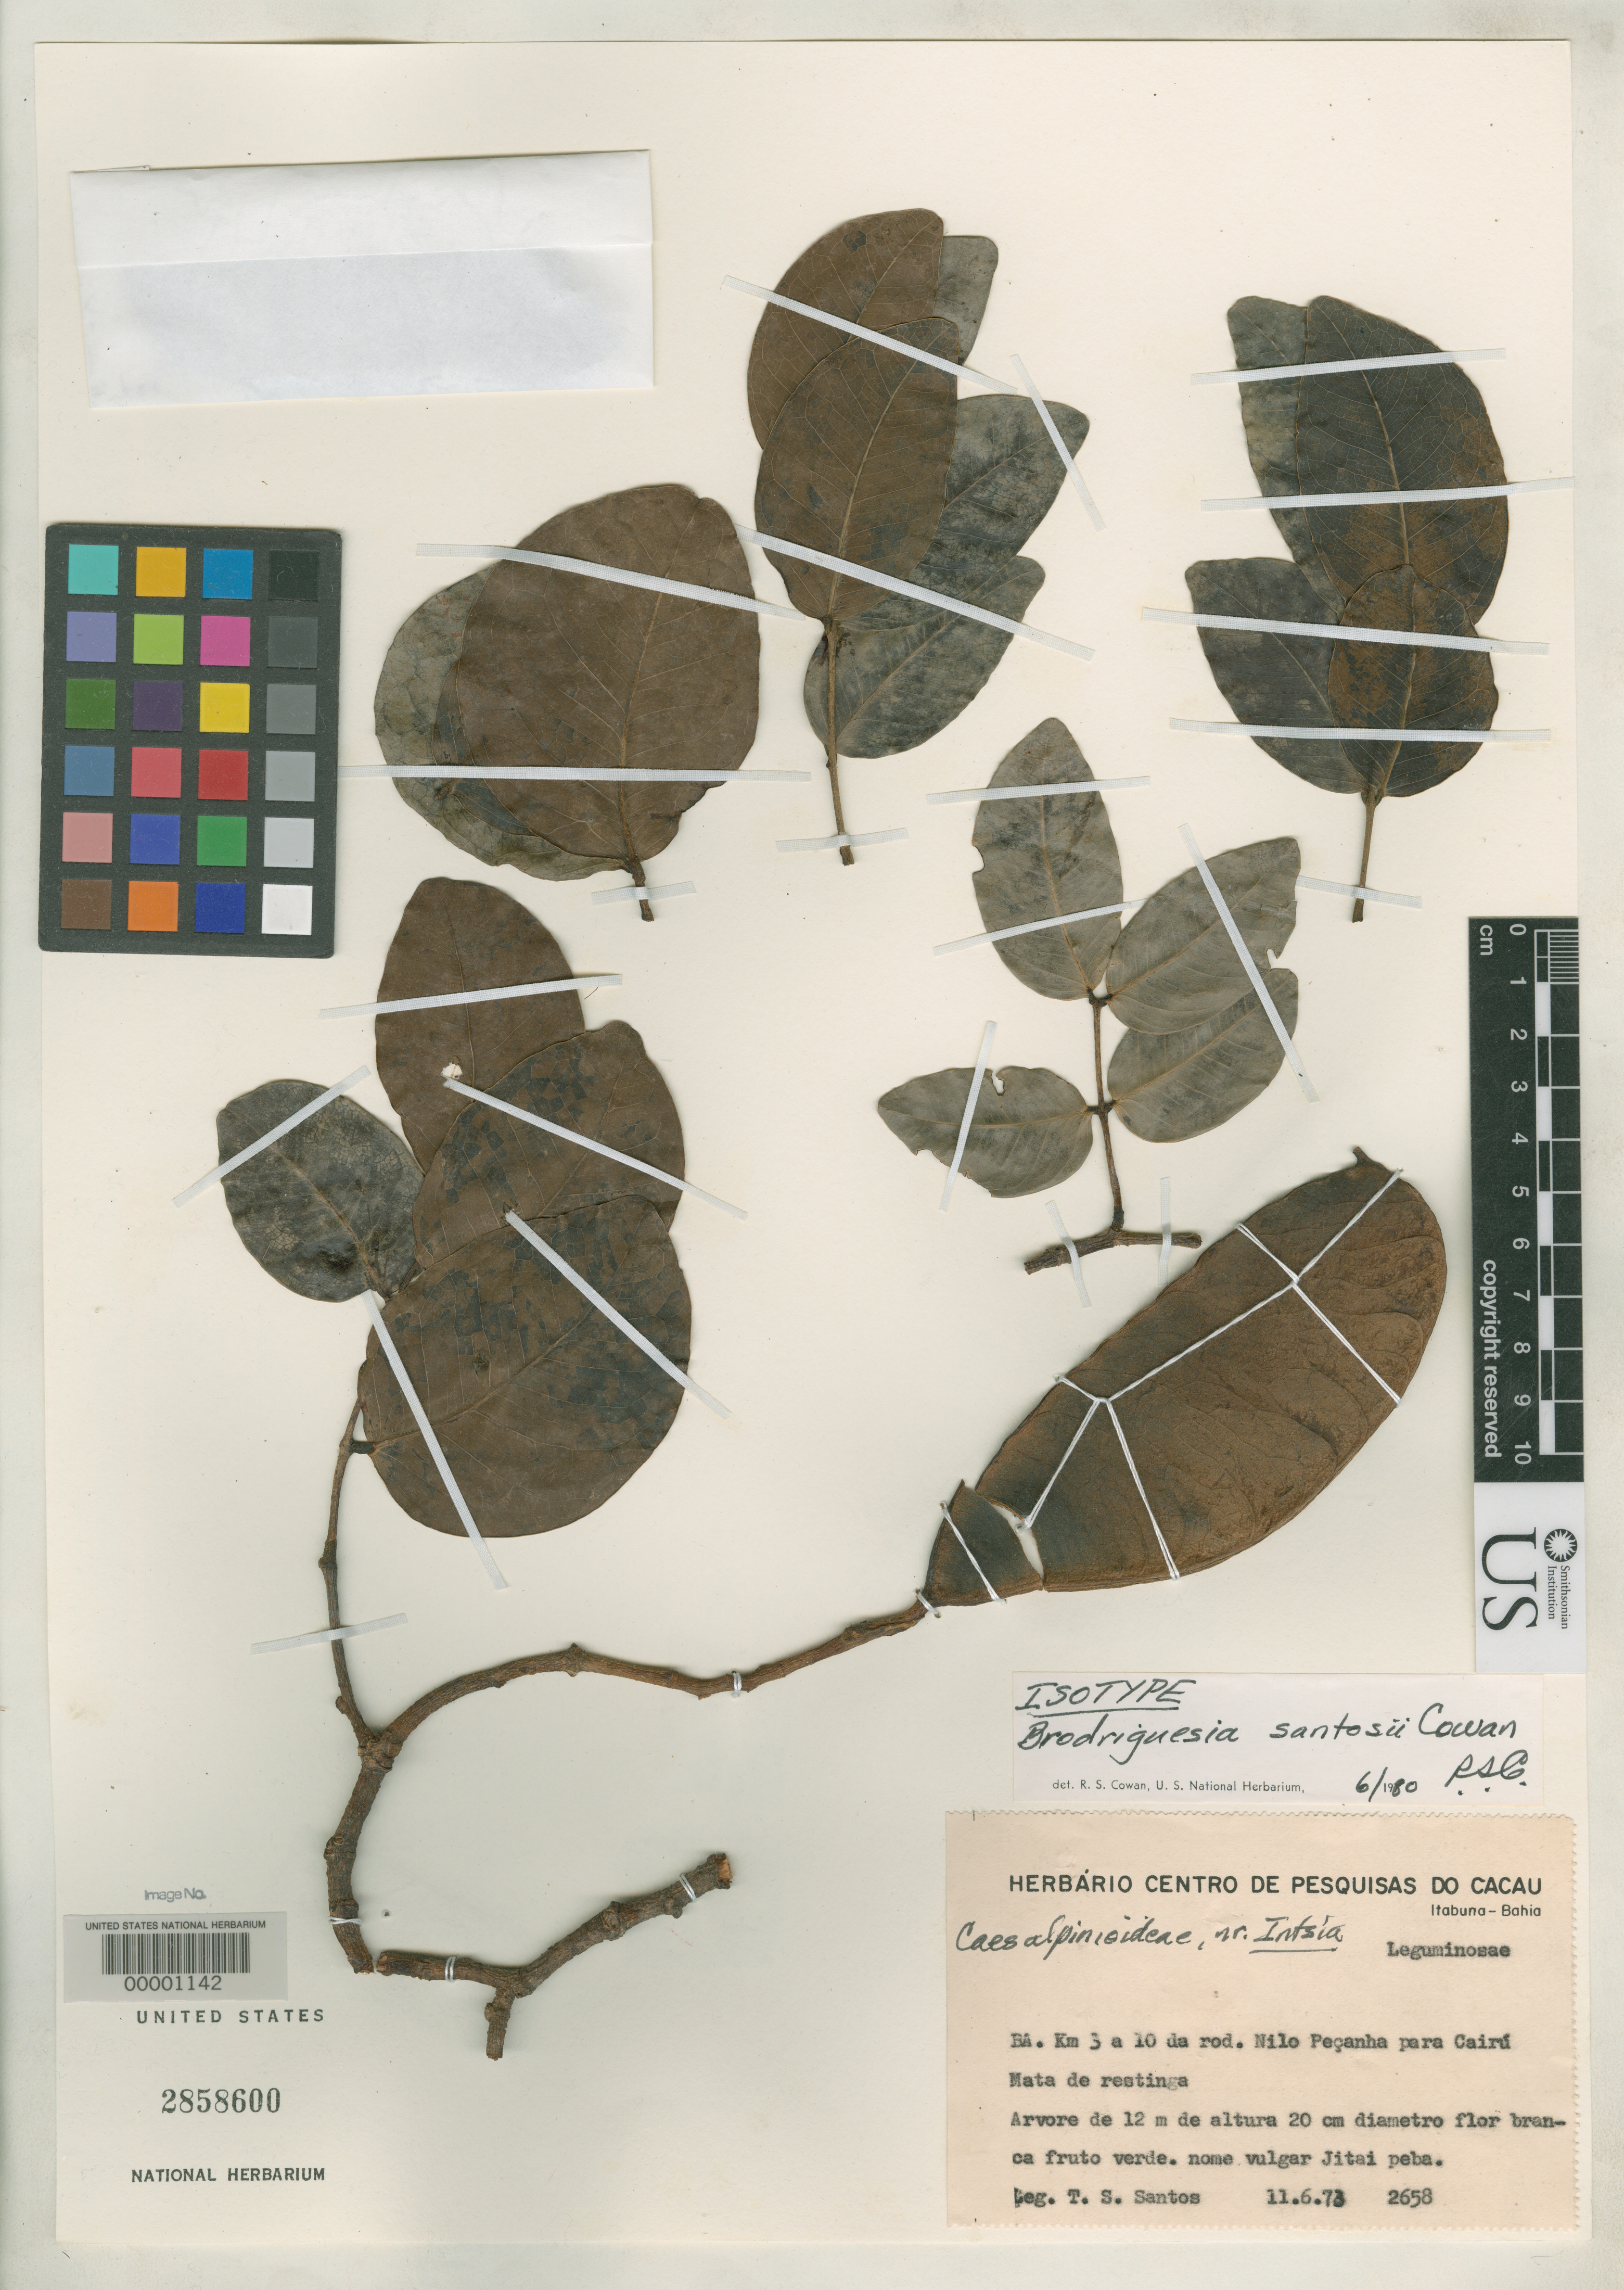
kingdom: Plantae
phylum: Tracheophyta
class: Magnoliopsida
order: Fabales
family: Fabaceae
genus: Brodriguesia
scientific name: Brodriguesia santosii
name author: R.S. Cowan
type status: Isotype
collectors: T. S. Santos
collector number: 2658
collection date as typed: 11 Jun 1973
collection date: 1973-06-11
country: Brazil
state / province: Bahia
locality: Nilo Pecanha para Cairu, mata de Restinga.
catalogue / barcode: US 2858600